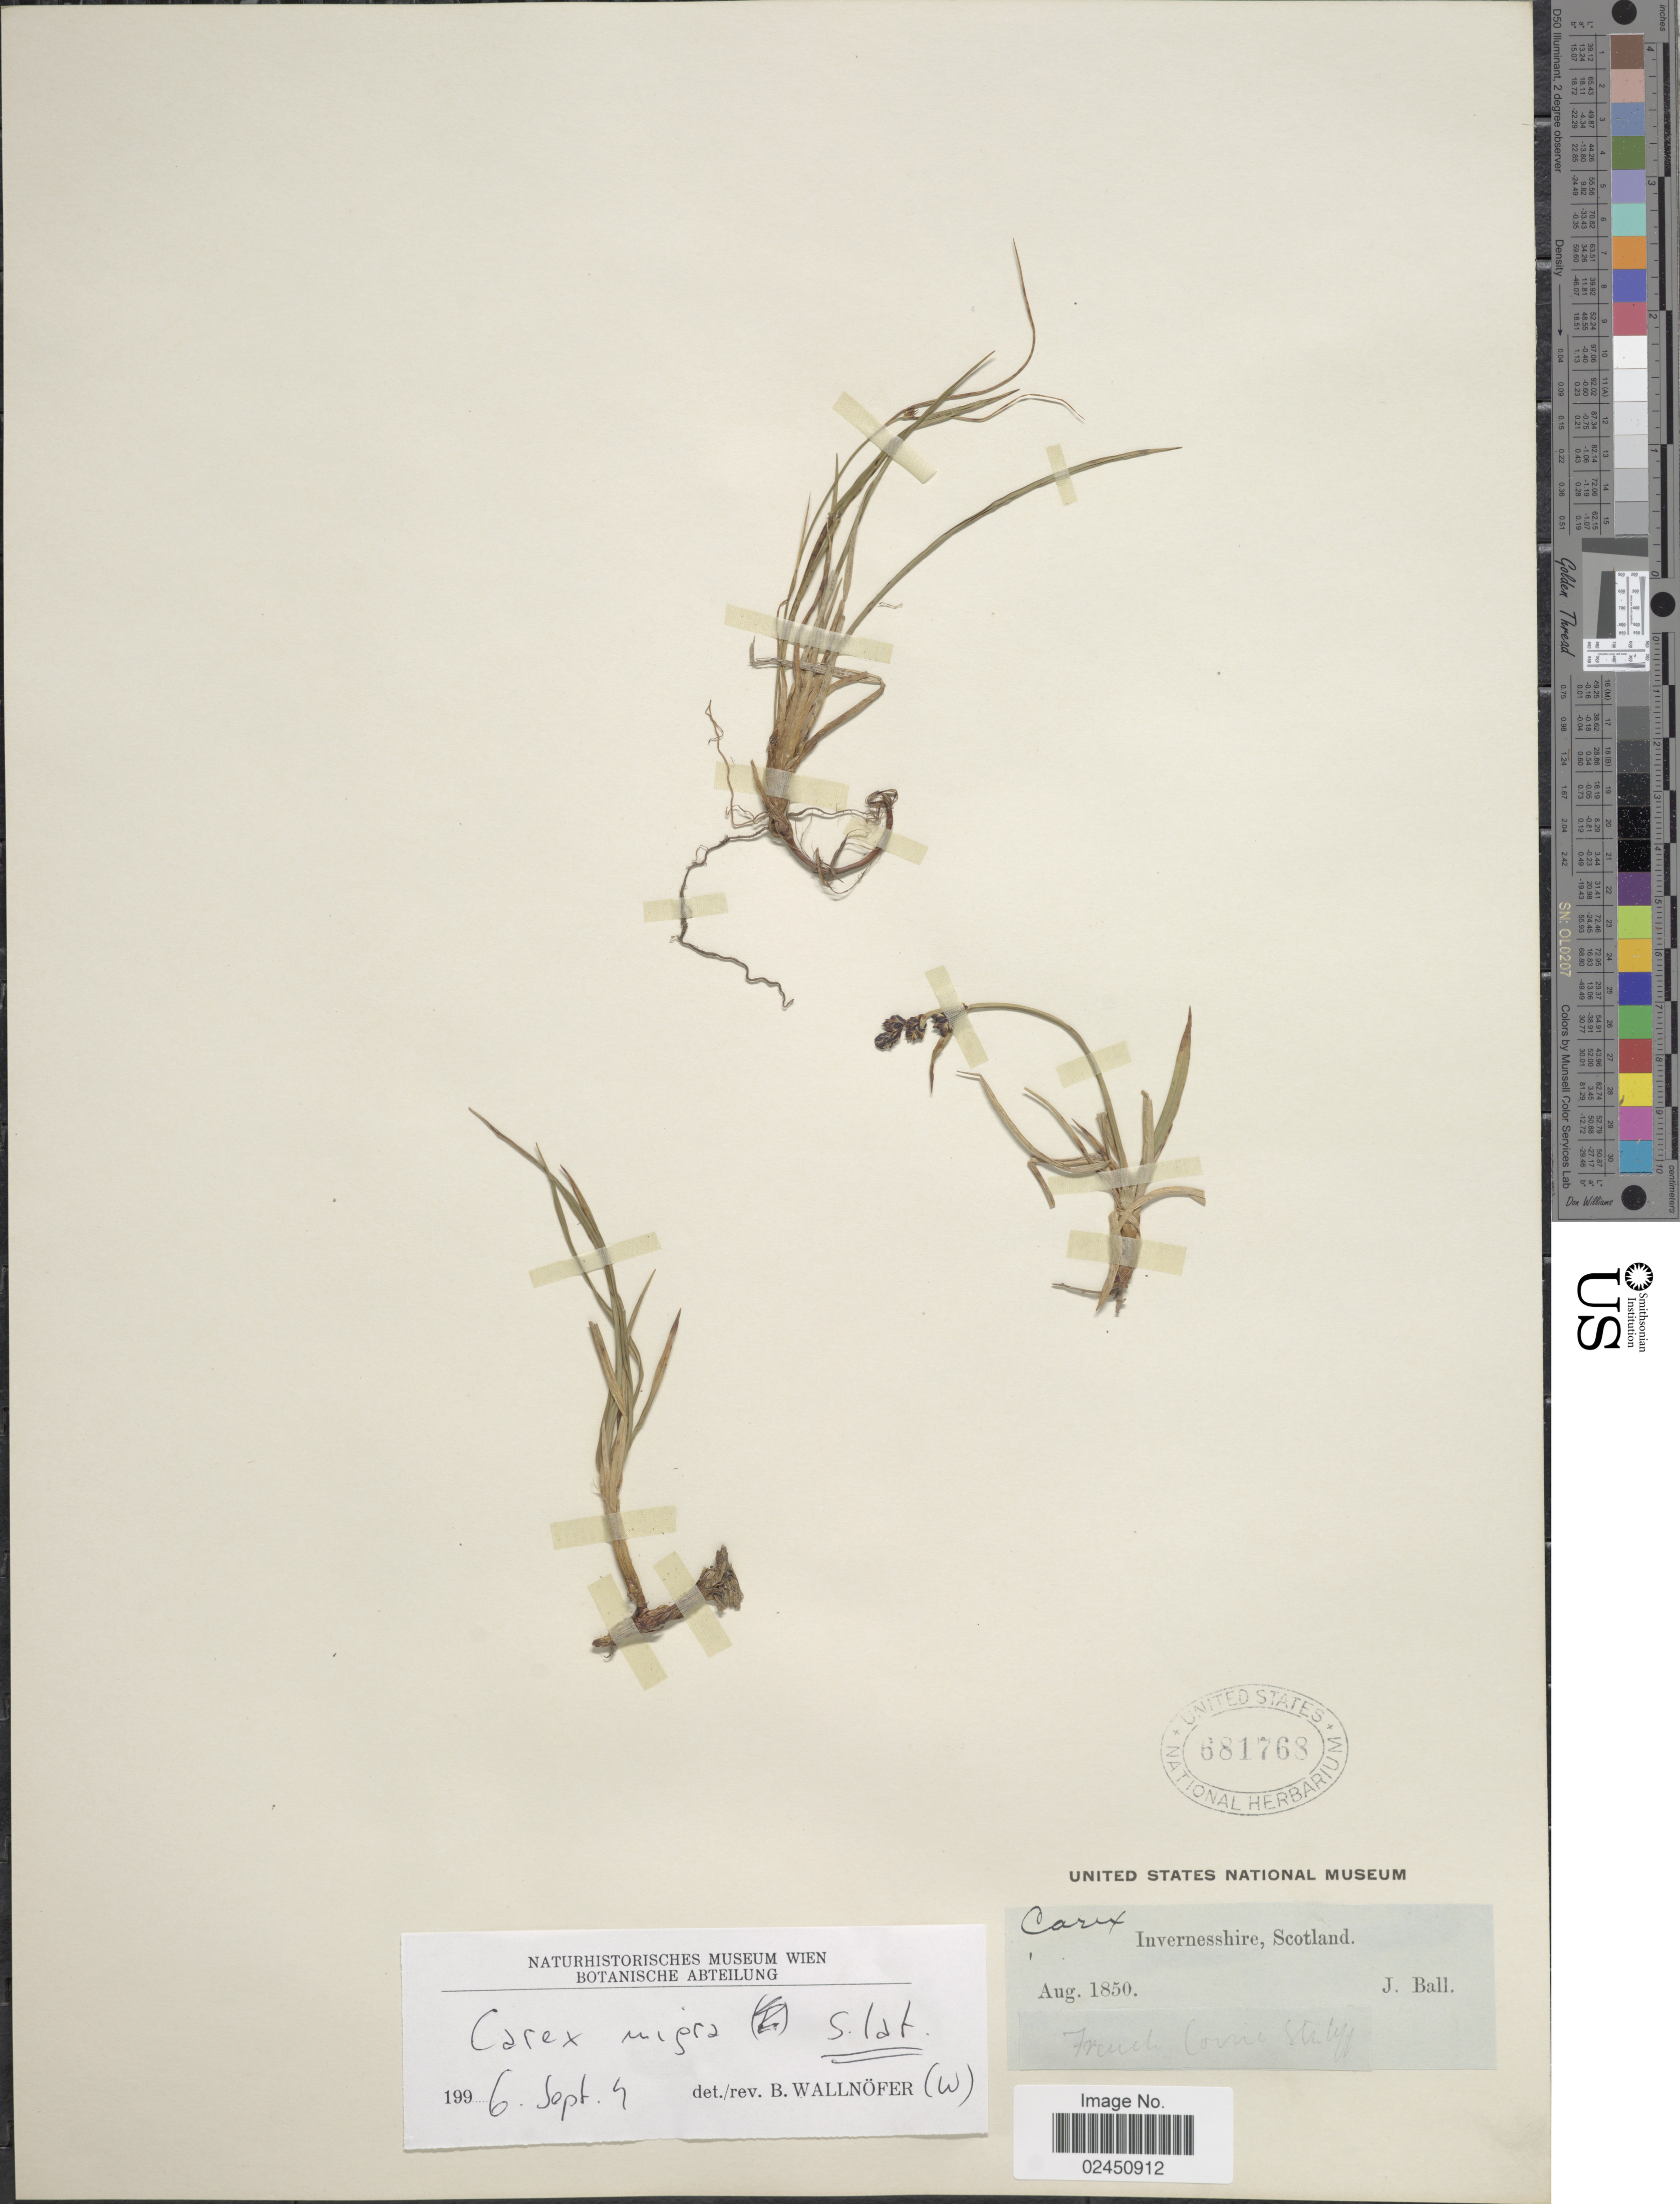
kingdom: Plantae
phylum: Tracheophyta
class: Liliopsida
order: Poales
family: Cyperaceae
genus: Carex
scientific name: Carex nigra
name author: (L.) Reichard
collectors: J. Ball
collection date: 1850-08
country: United Kingdom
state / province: Scotland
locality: Invernesshire, Scotland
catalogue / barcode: US 681768